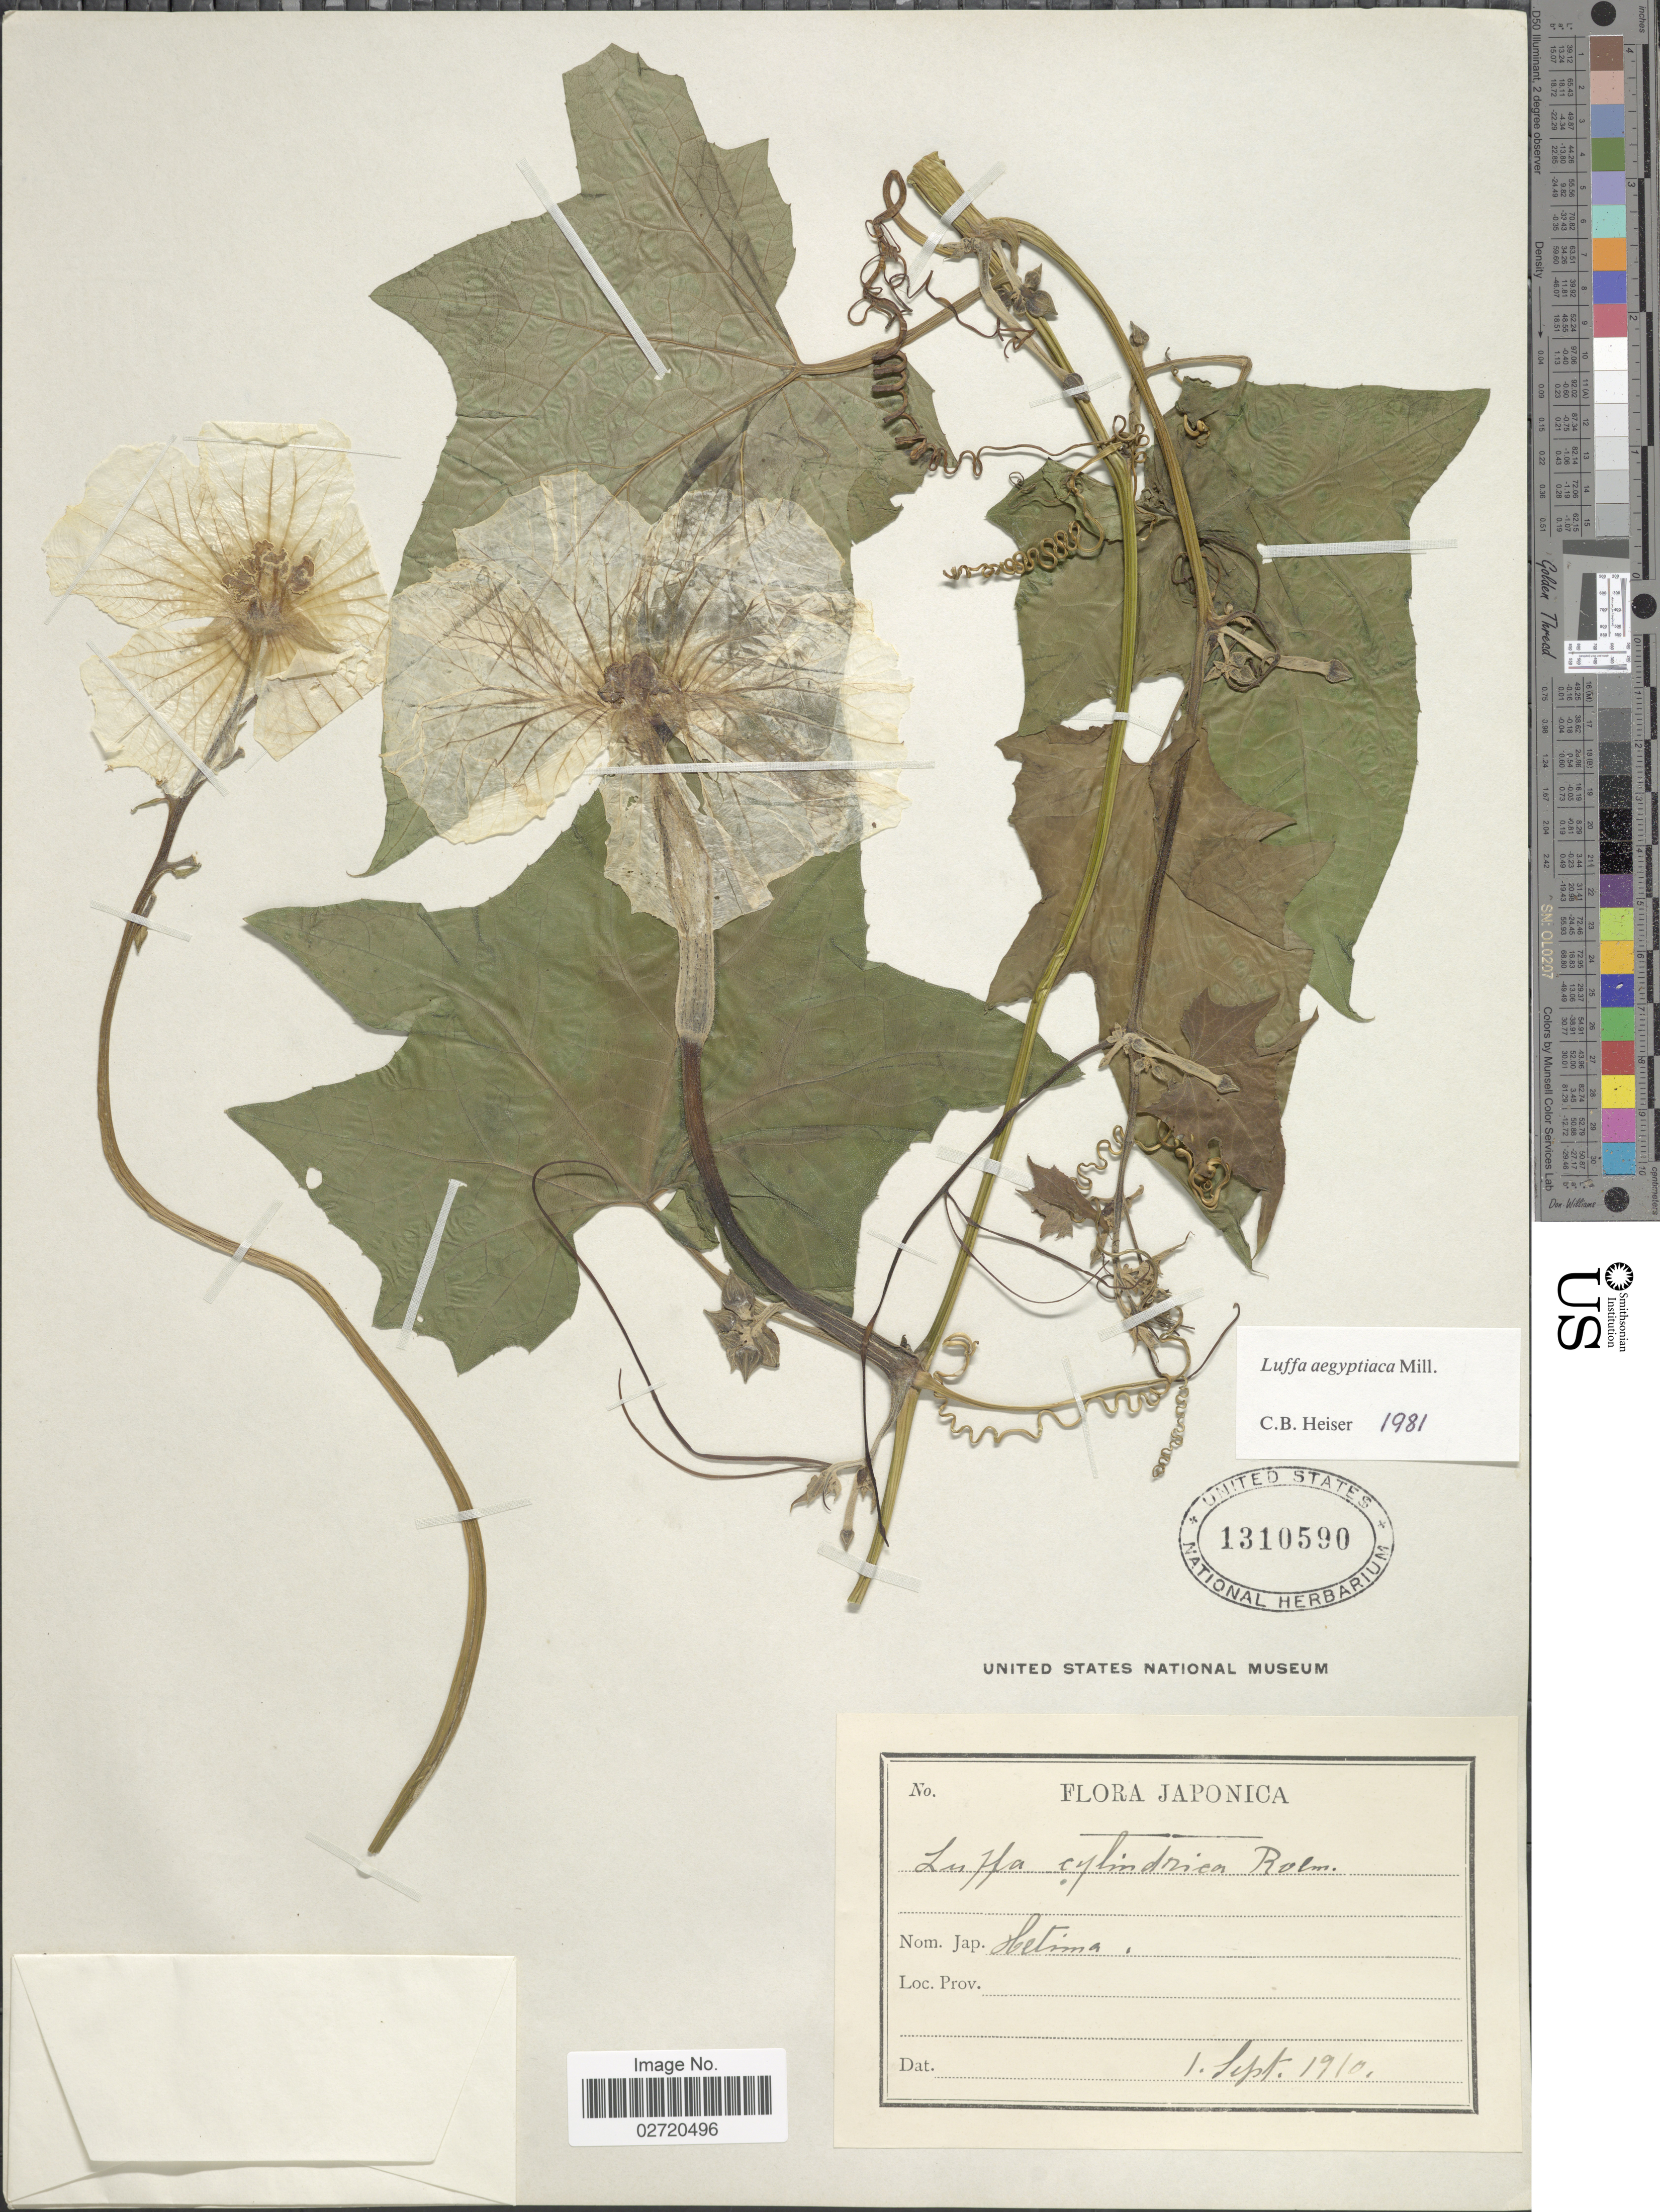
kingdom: Plantae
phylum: Tracheophyta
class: Magnoliopsida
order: Cucurbitales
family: Cucurbitaceae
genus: Luffa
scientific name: Luffa aegyptiaca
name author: Mill.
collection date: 1910-09-01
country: Japan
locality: Japonica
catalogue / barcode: US 1310590